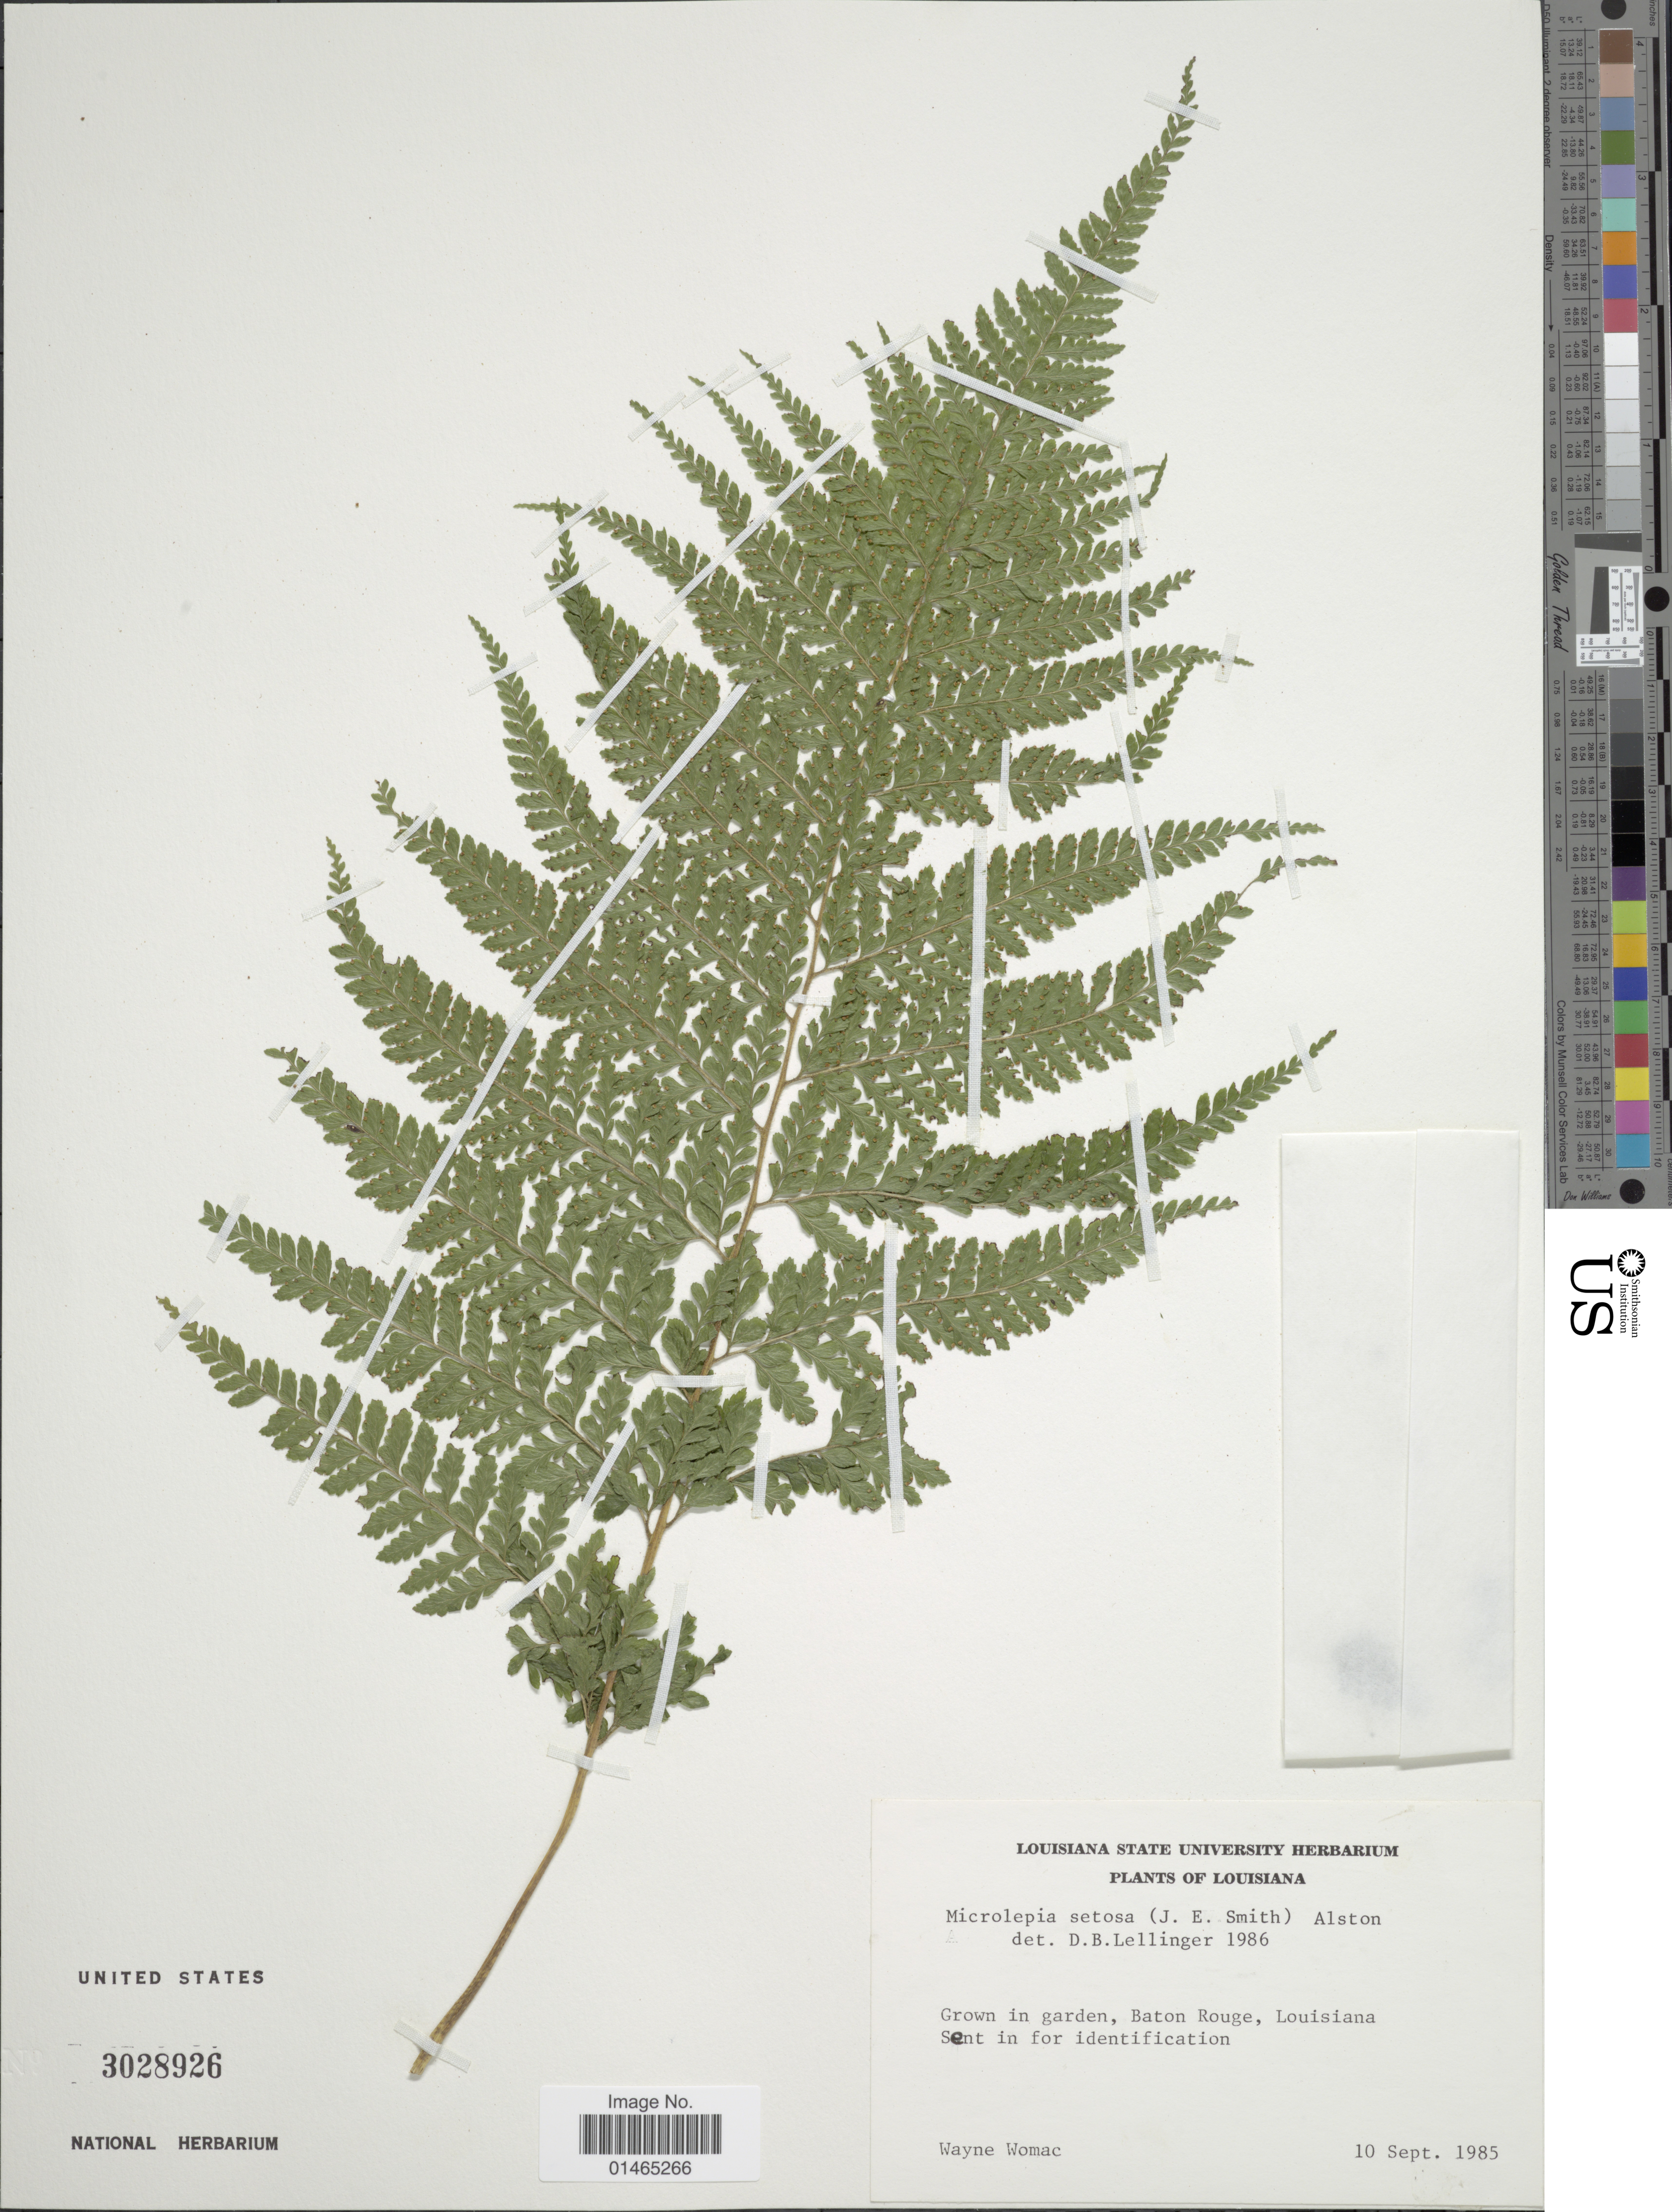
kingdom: Plantae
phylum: Tracheophyta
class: Polypodiopsida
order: Polypodiales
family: Dennstaedtiaceae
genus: Microlepia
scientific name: Microlepia setosa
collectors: W. Womac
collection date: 1985-09-10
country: United States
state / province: Louisiana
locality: Grown in garden, Baton Rouge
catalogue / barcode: US 3028926